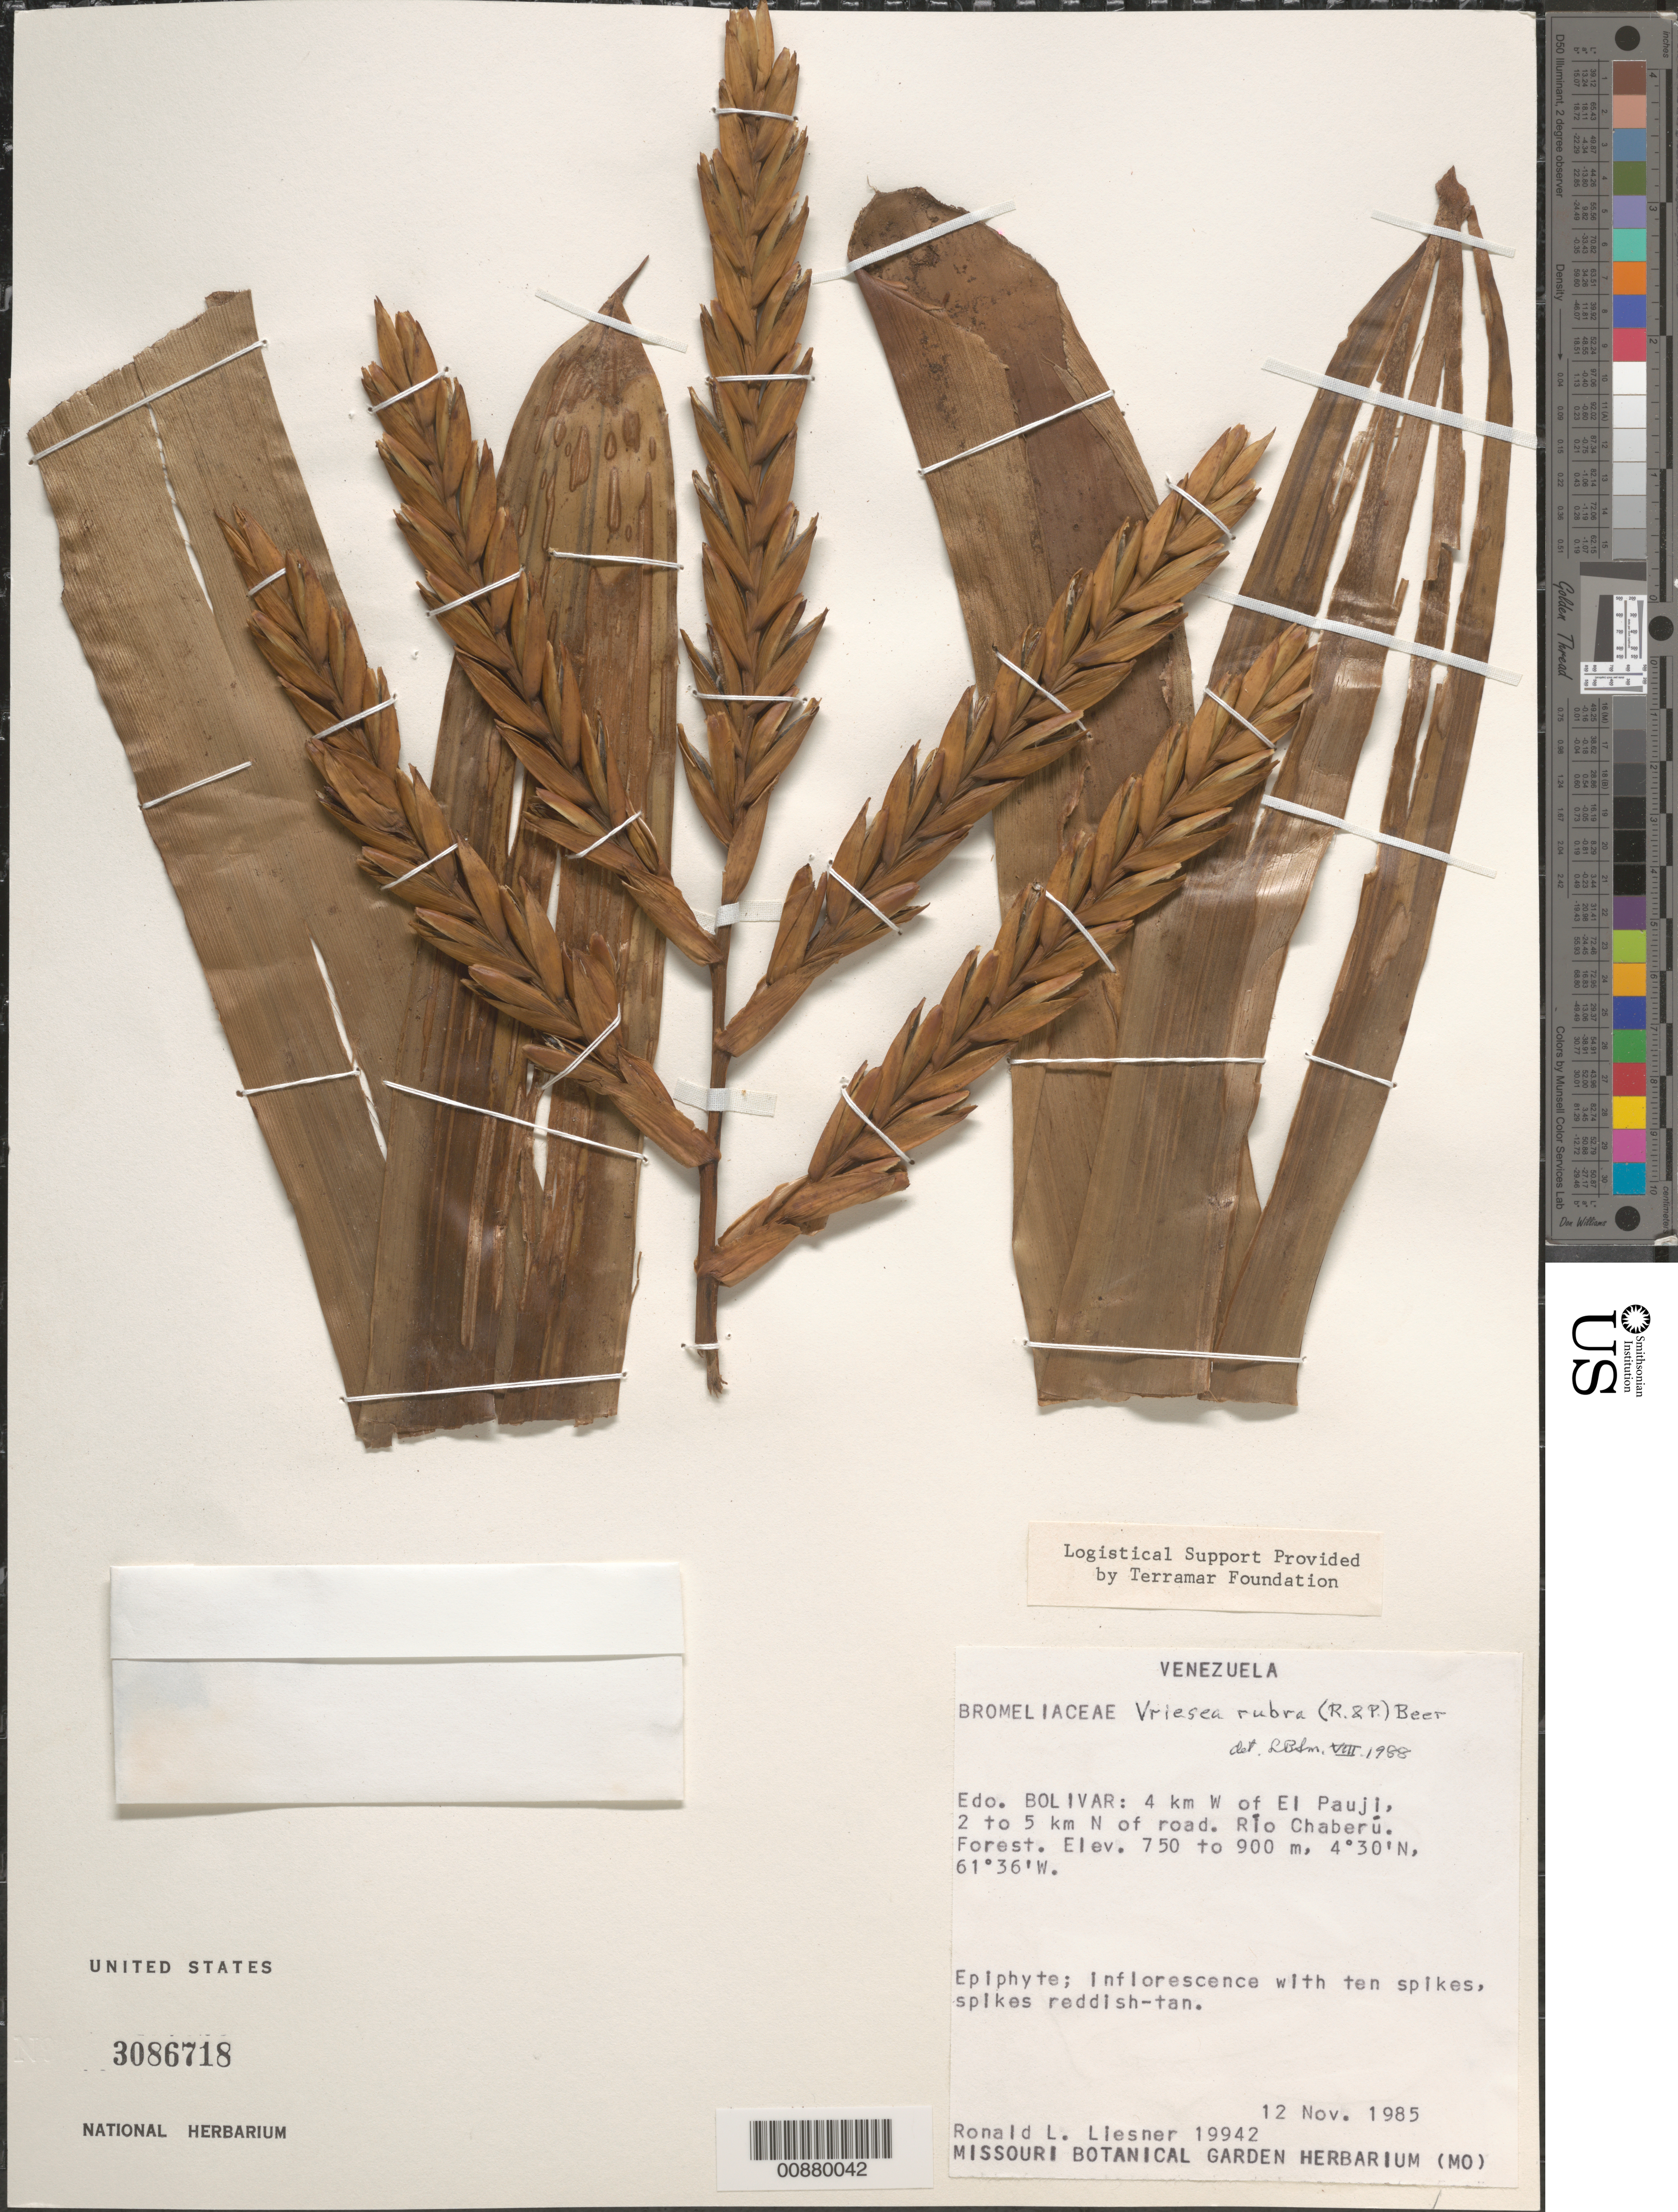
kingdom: Plantae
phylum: Tracheophyta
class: Liliopsida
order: Poales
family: Bromeliaceae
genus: Vriesea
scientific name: Vriesea rubra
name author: (Ruiz & Pav.) Beer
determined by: Smith, Lyman B., (US), NMNH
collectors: R. L. Liesner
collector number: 19942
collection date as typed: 12-Nov-85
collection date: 1985-11-12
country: Venezuela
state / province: Bolívar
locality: El Pauji, 4 km W of; 2 to 5 km N of road; río Caberú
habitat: Forest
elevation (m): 750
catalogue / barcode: US 3086718